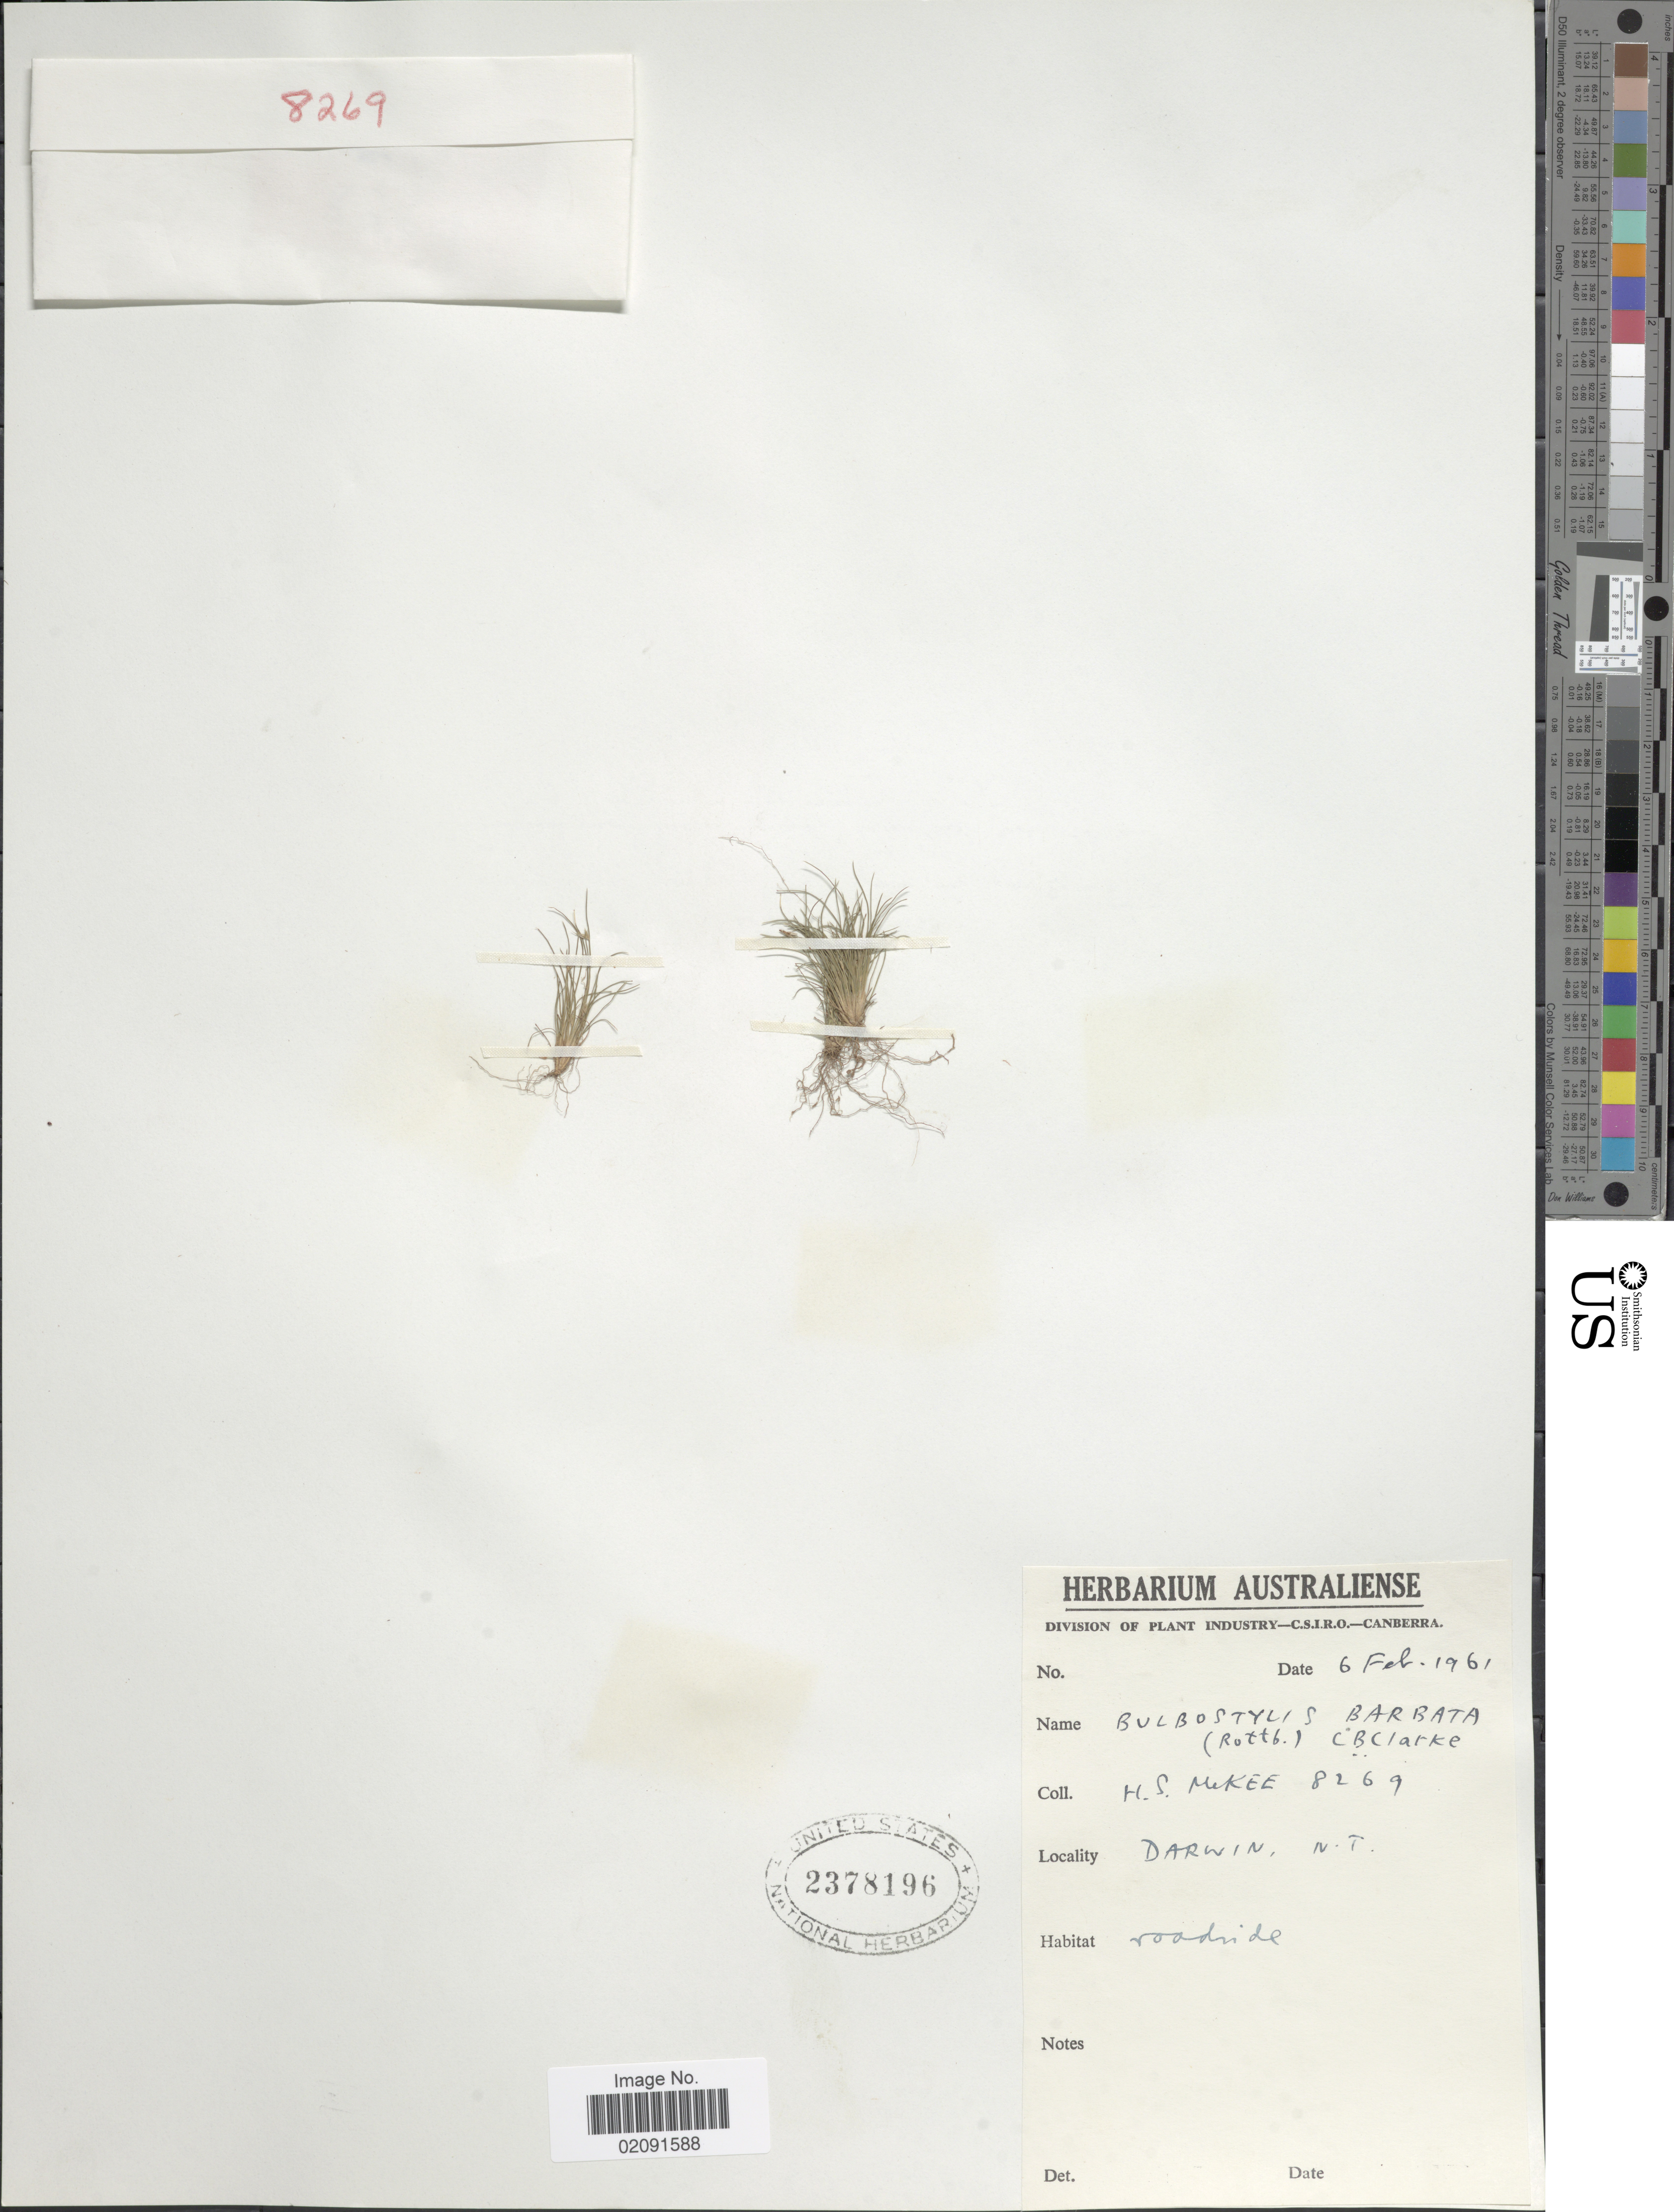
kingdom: Plantae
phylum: Tracheophyta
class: Liliopsida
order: Poales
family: Cyperaceae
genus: Bulbostylis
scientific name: Bulbostylis barbata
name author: (Rottb.) C.B. Clarke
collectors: H. S. McKee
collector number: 8269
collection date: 1961-02-06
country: Australia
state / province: Northern Territory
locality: Darwin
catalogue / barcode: US 2378196